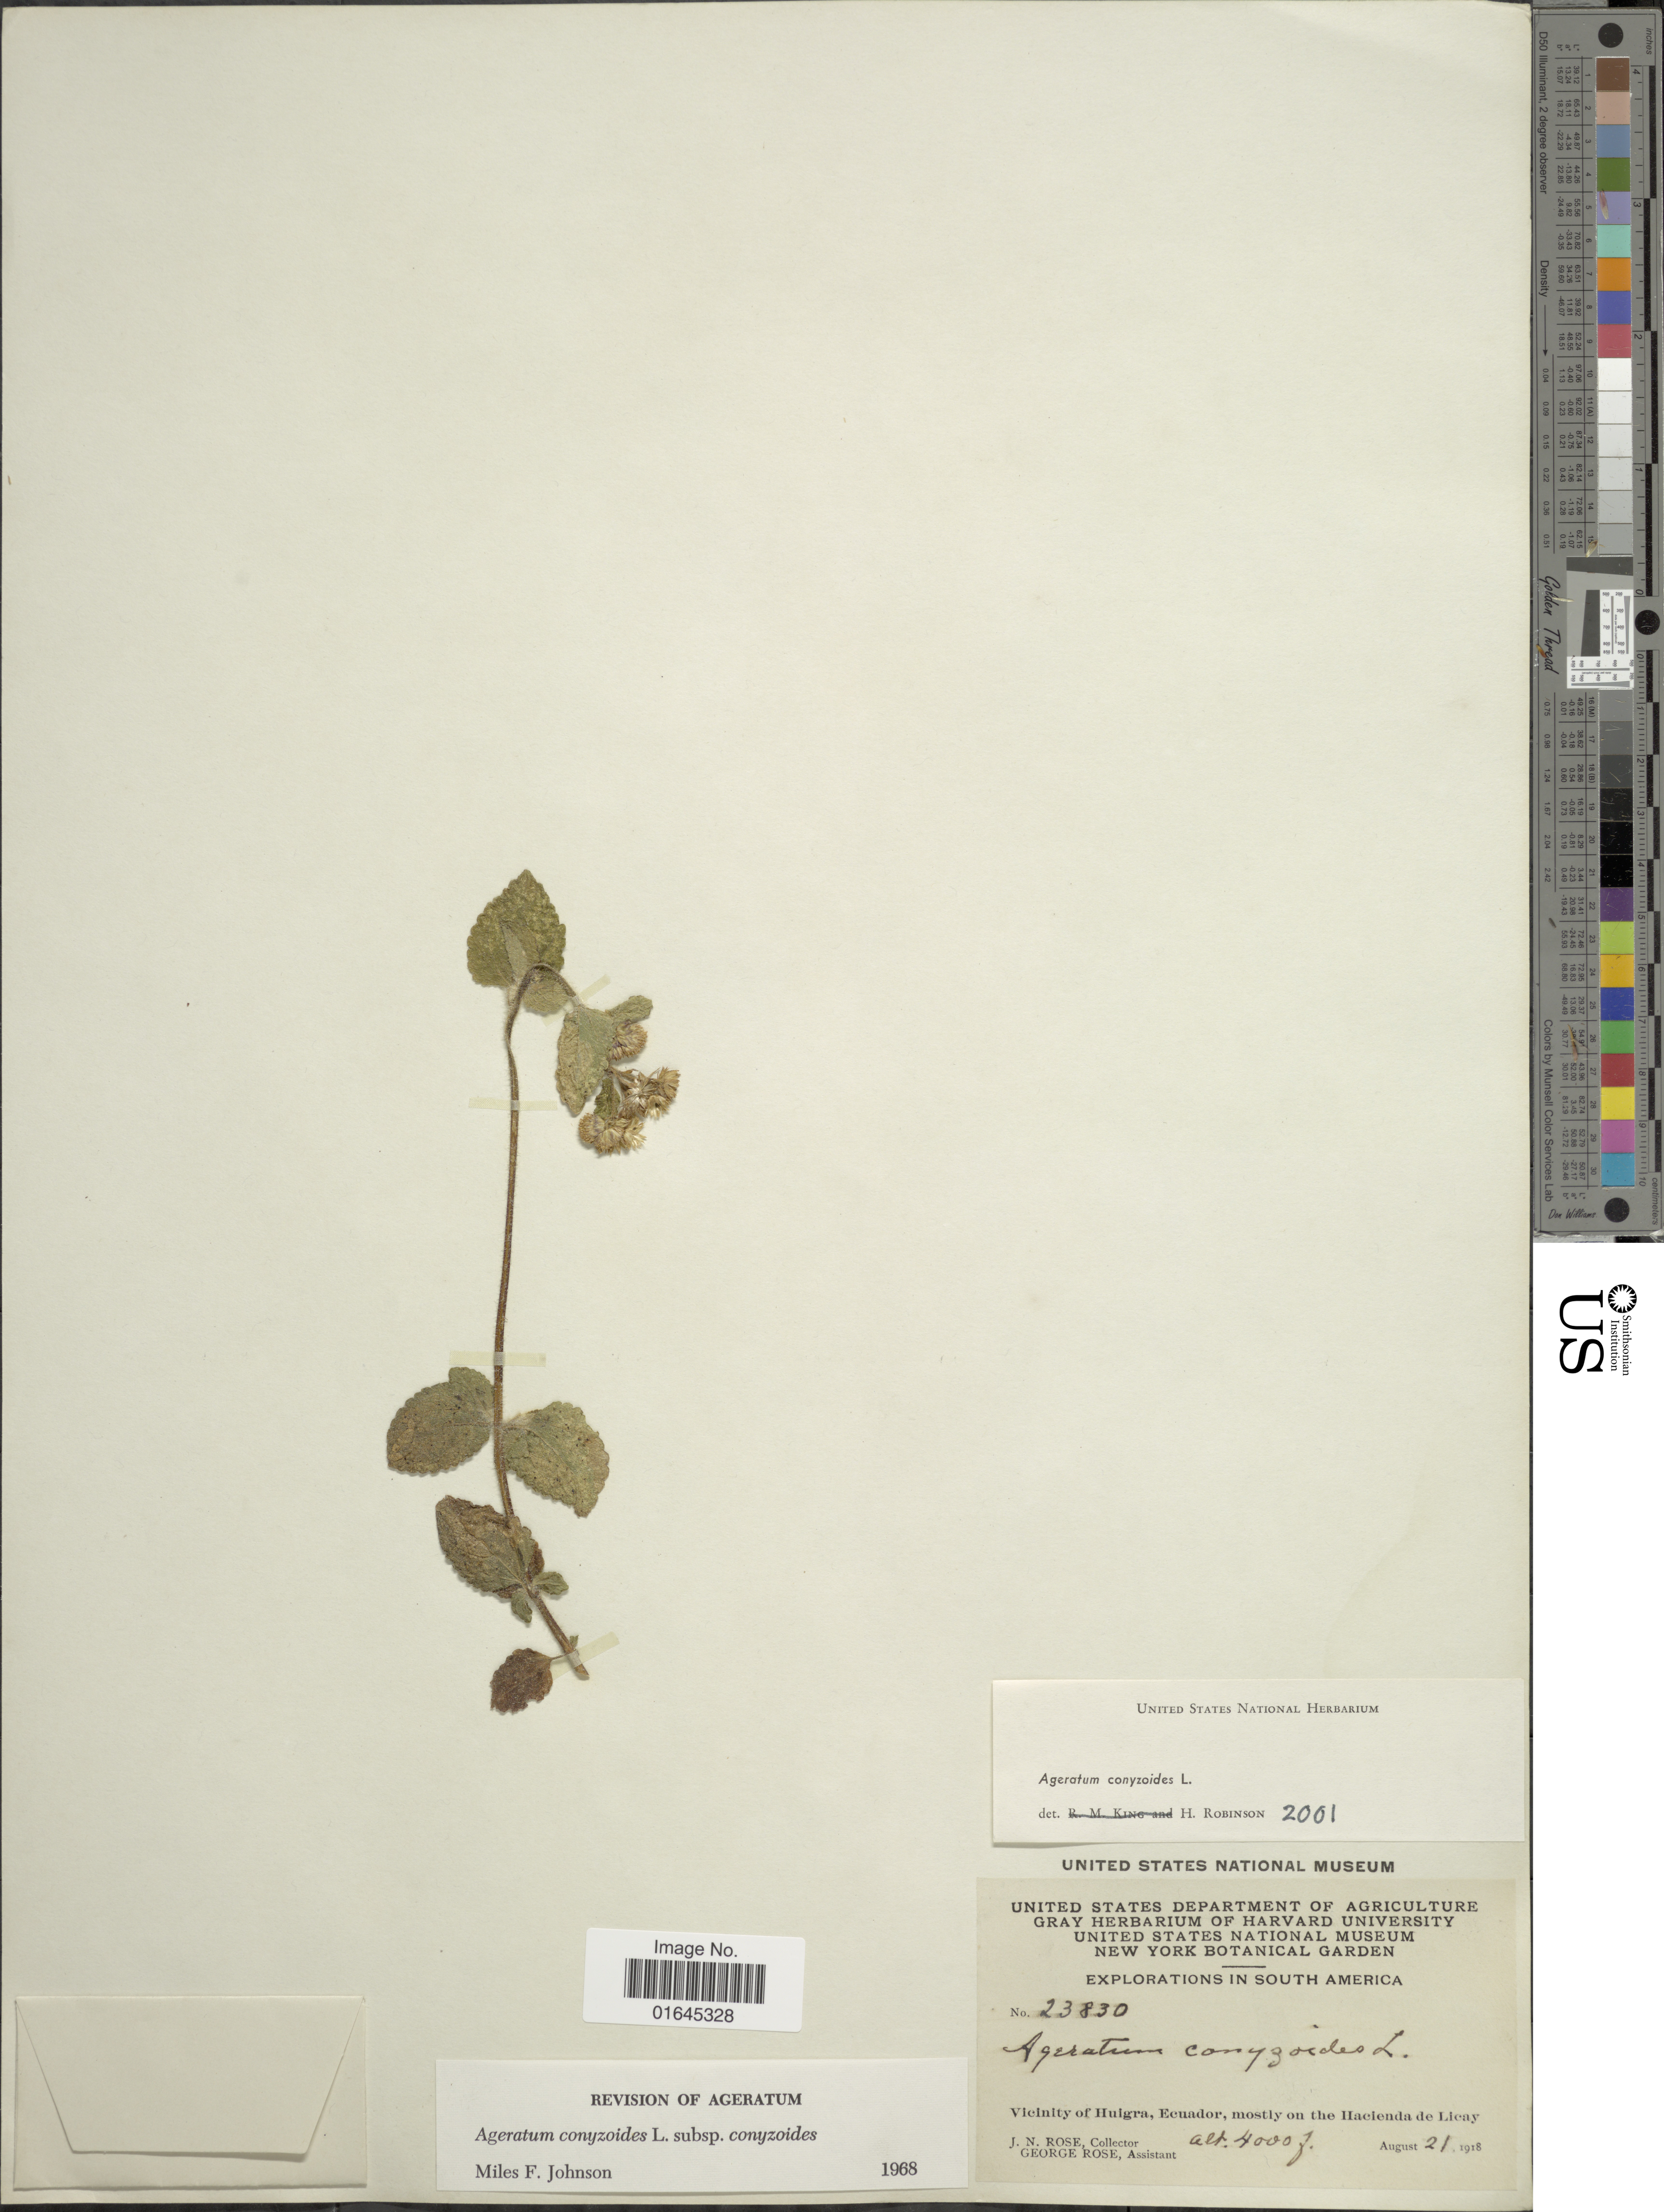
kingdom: Plantae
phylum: Tracheophyta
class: Magnoliopsida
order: Asterales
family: Asteraceae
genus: Ageratum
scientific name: Ageratum conyzoides subsp. conyzoides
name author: L.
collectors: J. N. Rose & G. Rose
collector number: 23830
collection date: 1918-08-21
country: Ecuador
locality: Vicinity of Huigra, mostly on the Hacienda de Licay